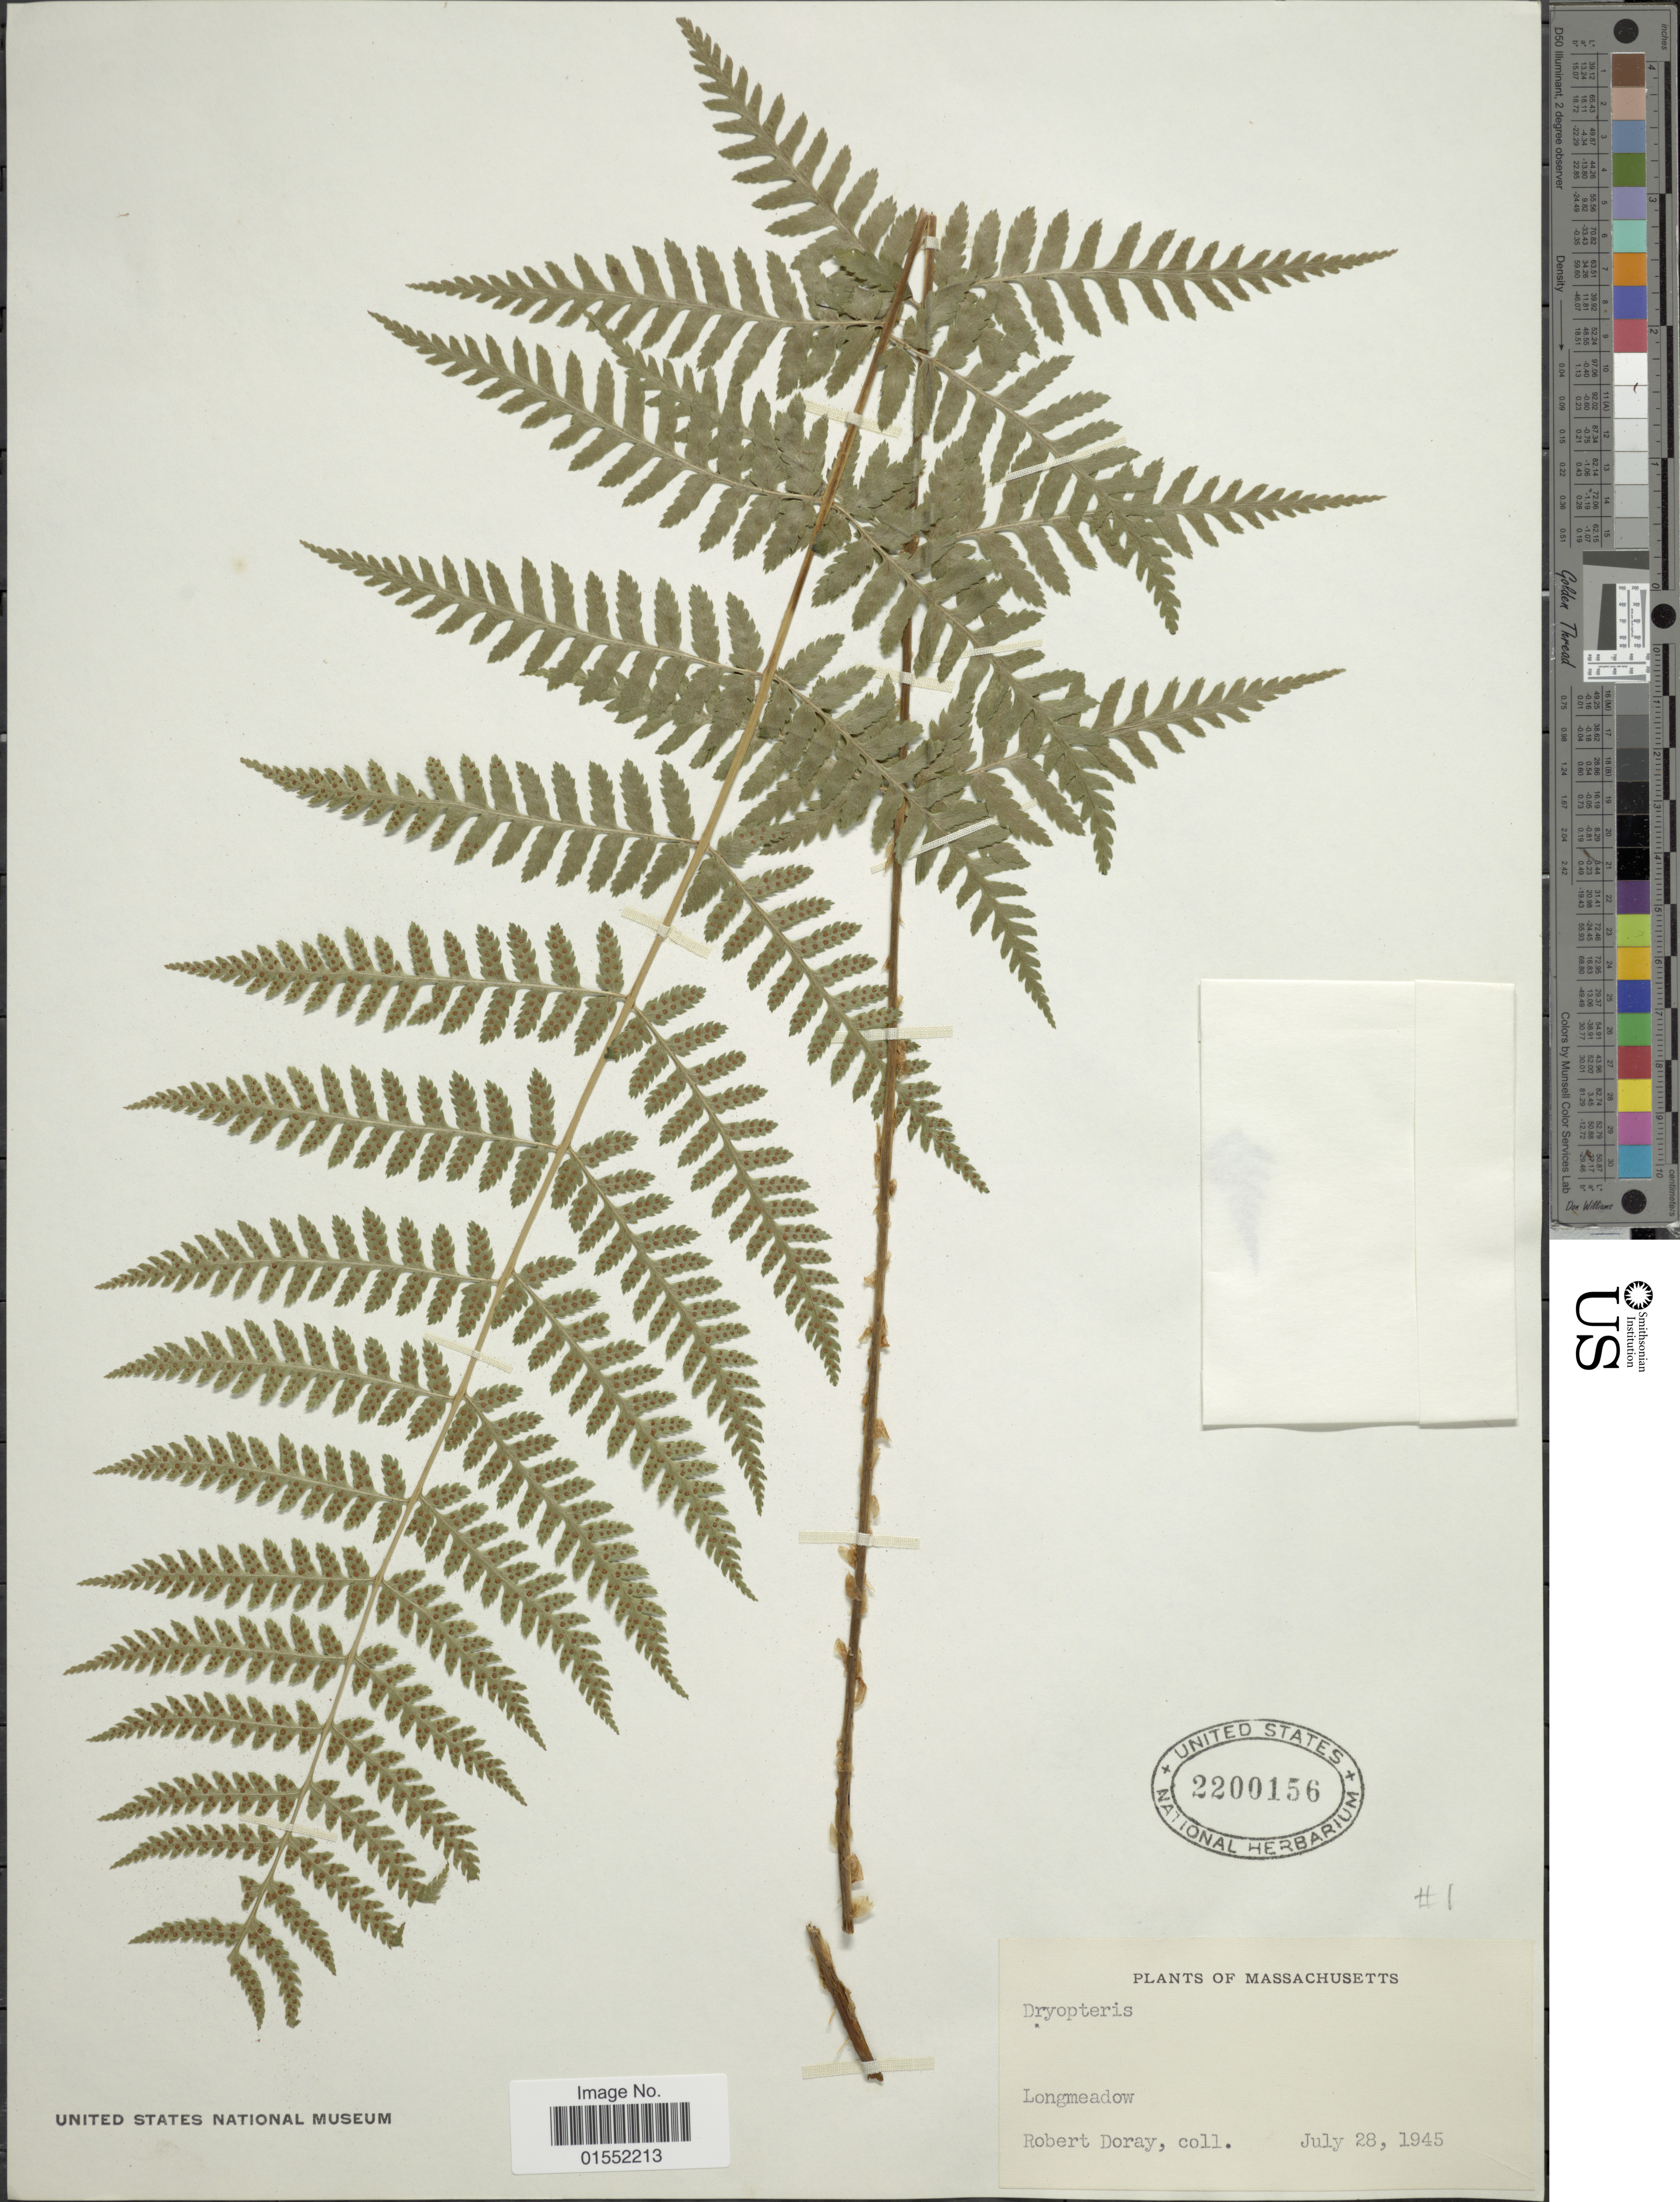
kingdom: Plantae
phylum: Tracheophyta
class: Polypodiopsida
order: Polypodiales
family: Dryopteridaceae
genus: Dryopteris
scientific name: Dryopteris sp.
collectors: R. Doray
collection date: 1945-07-28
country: United States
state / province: Massachusetts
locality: Longmeadow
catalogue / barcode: US 2200156